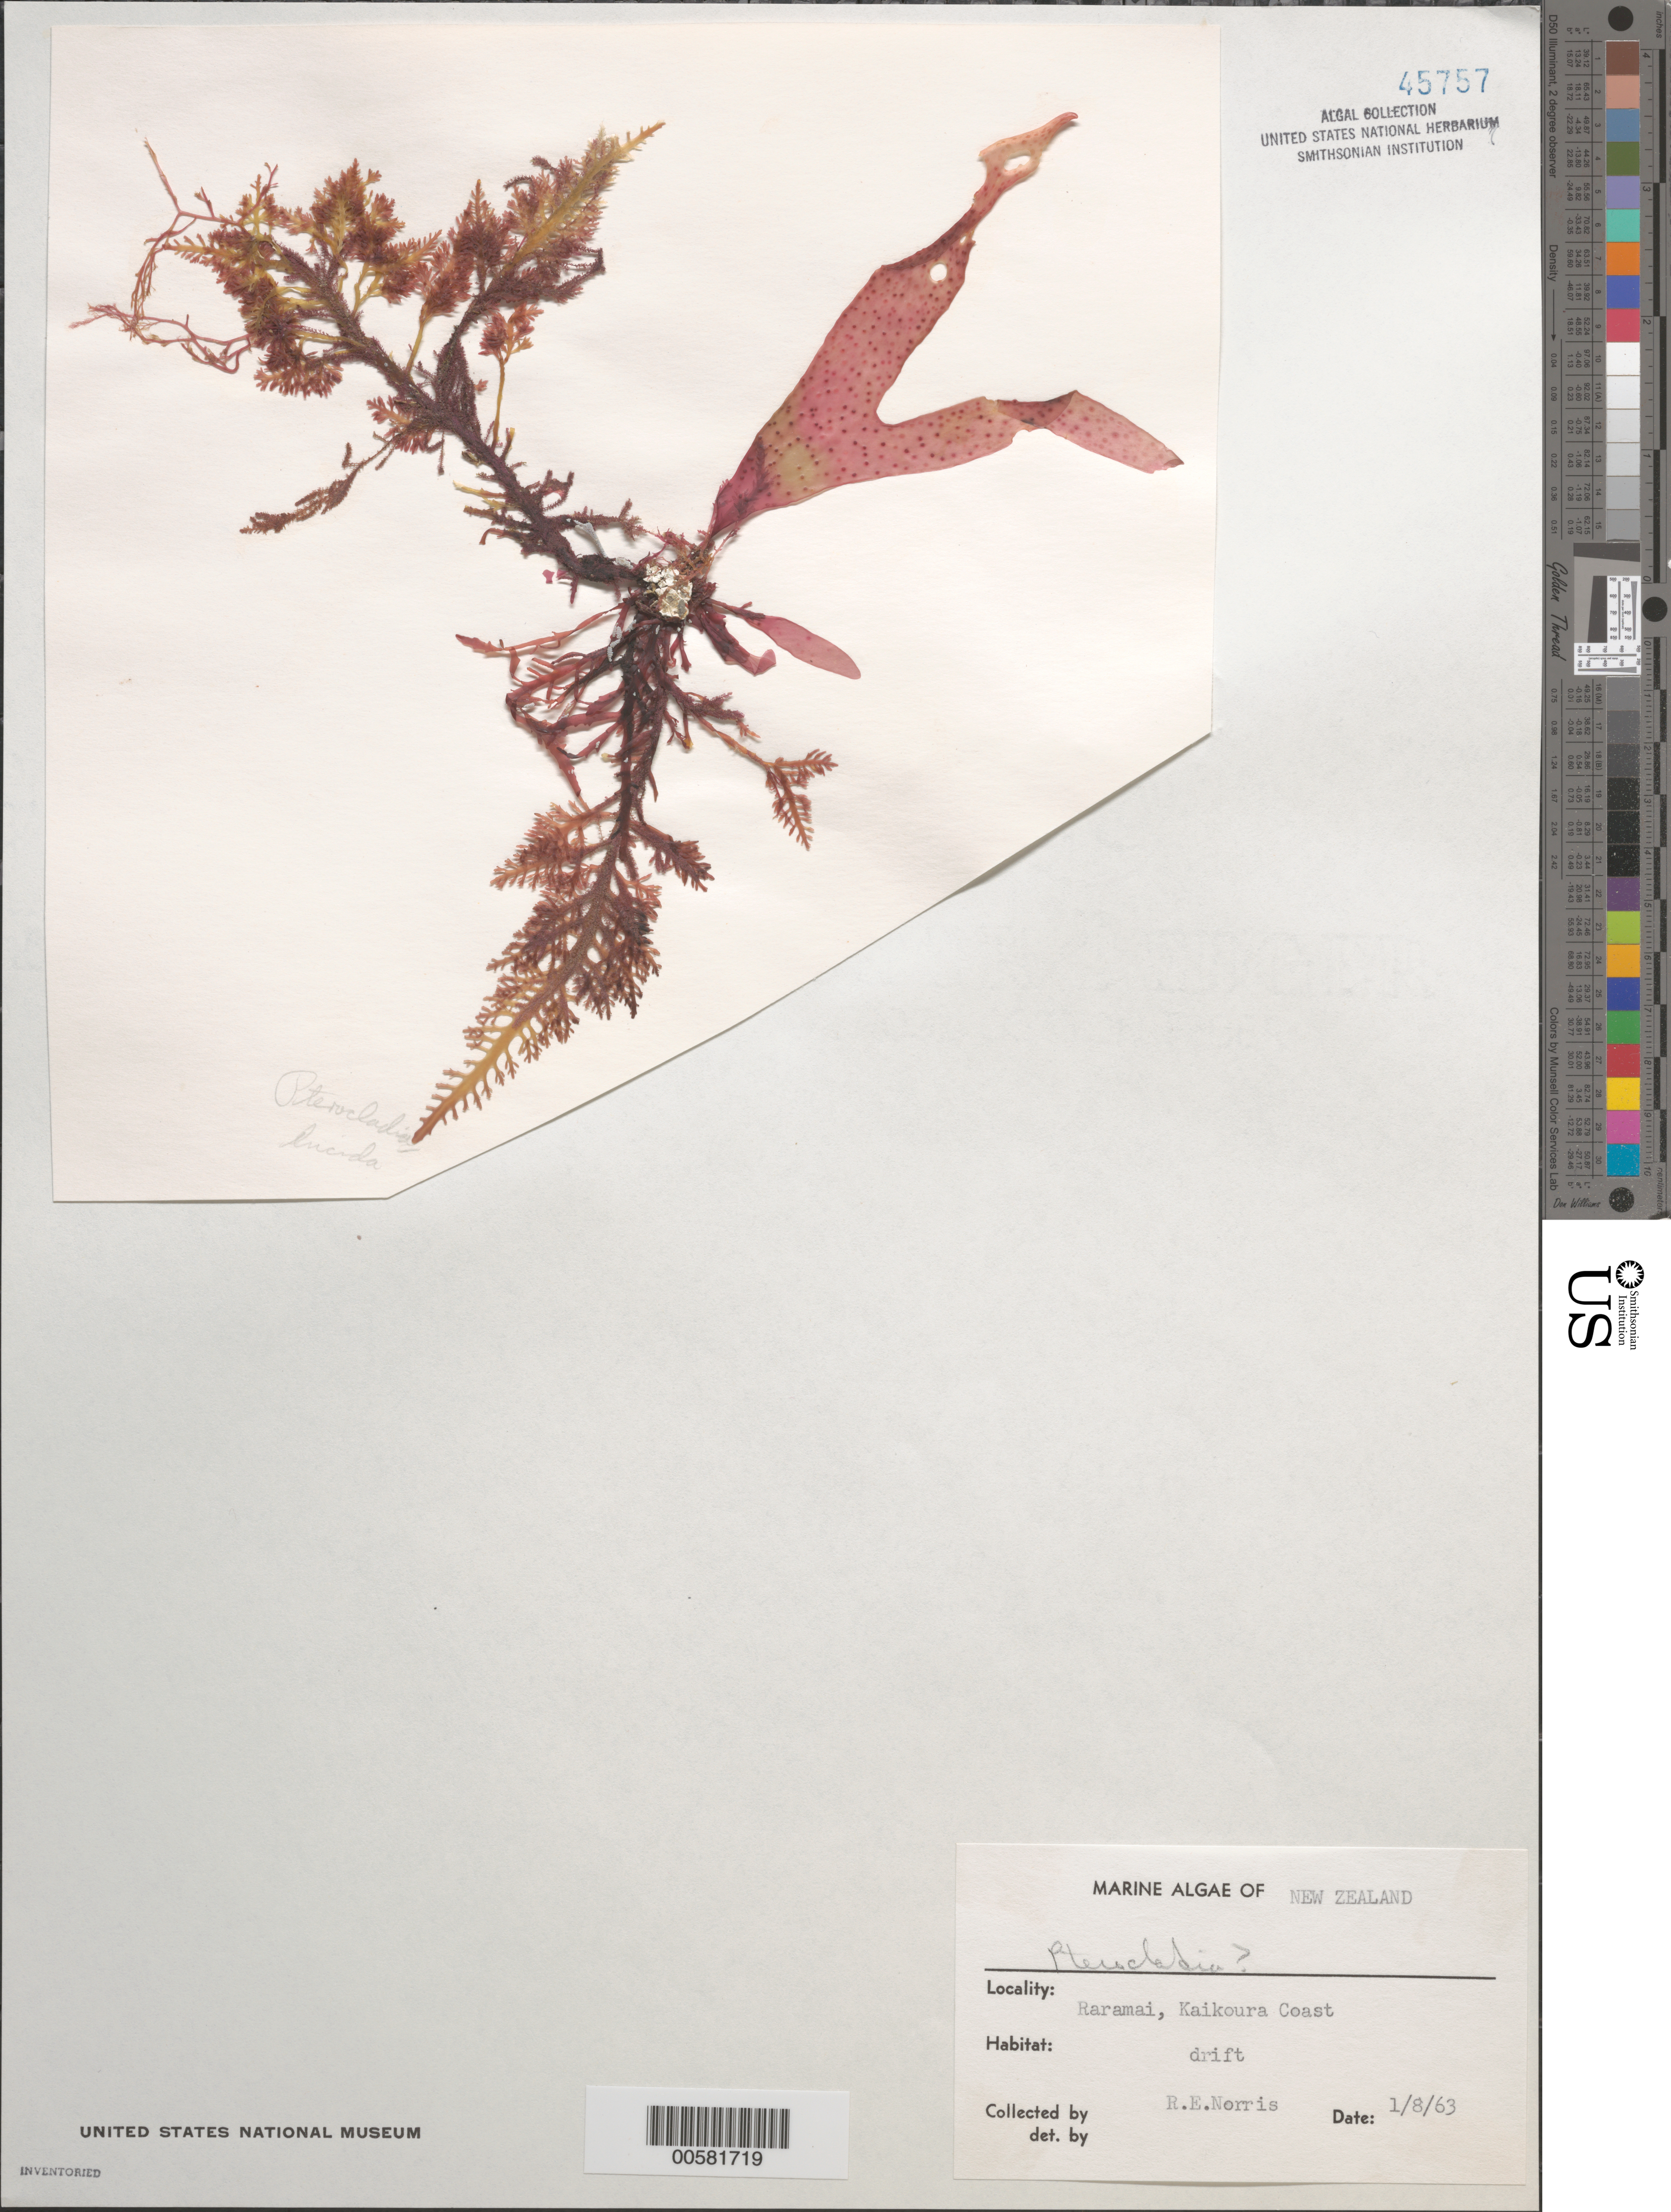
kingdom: Plantae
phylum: Rhodophyta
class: Florideophyceae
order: Gelidiales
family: Pterocladiaceae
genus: Pterocladia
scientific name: Pterocladia sp.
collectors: R. E. Norris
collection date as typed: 08 Jan 1963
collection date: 1963-01-08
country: New Zealand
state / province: Canterbury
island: South Island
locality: Raramai, Kaikoura coast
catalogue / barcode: US 45757